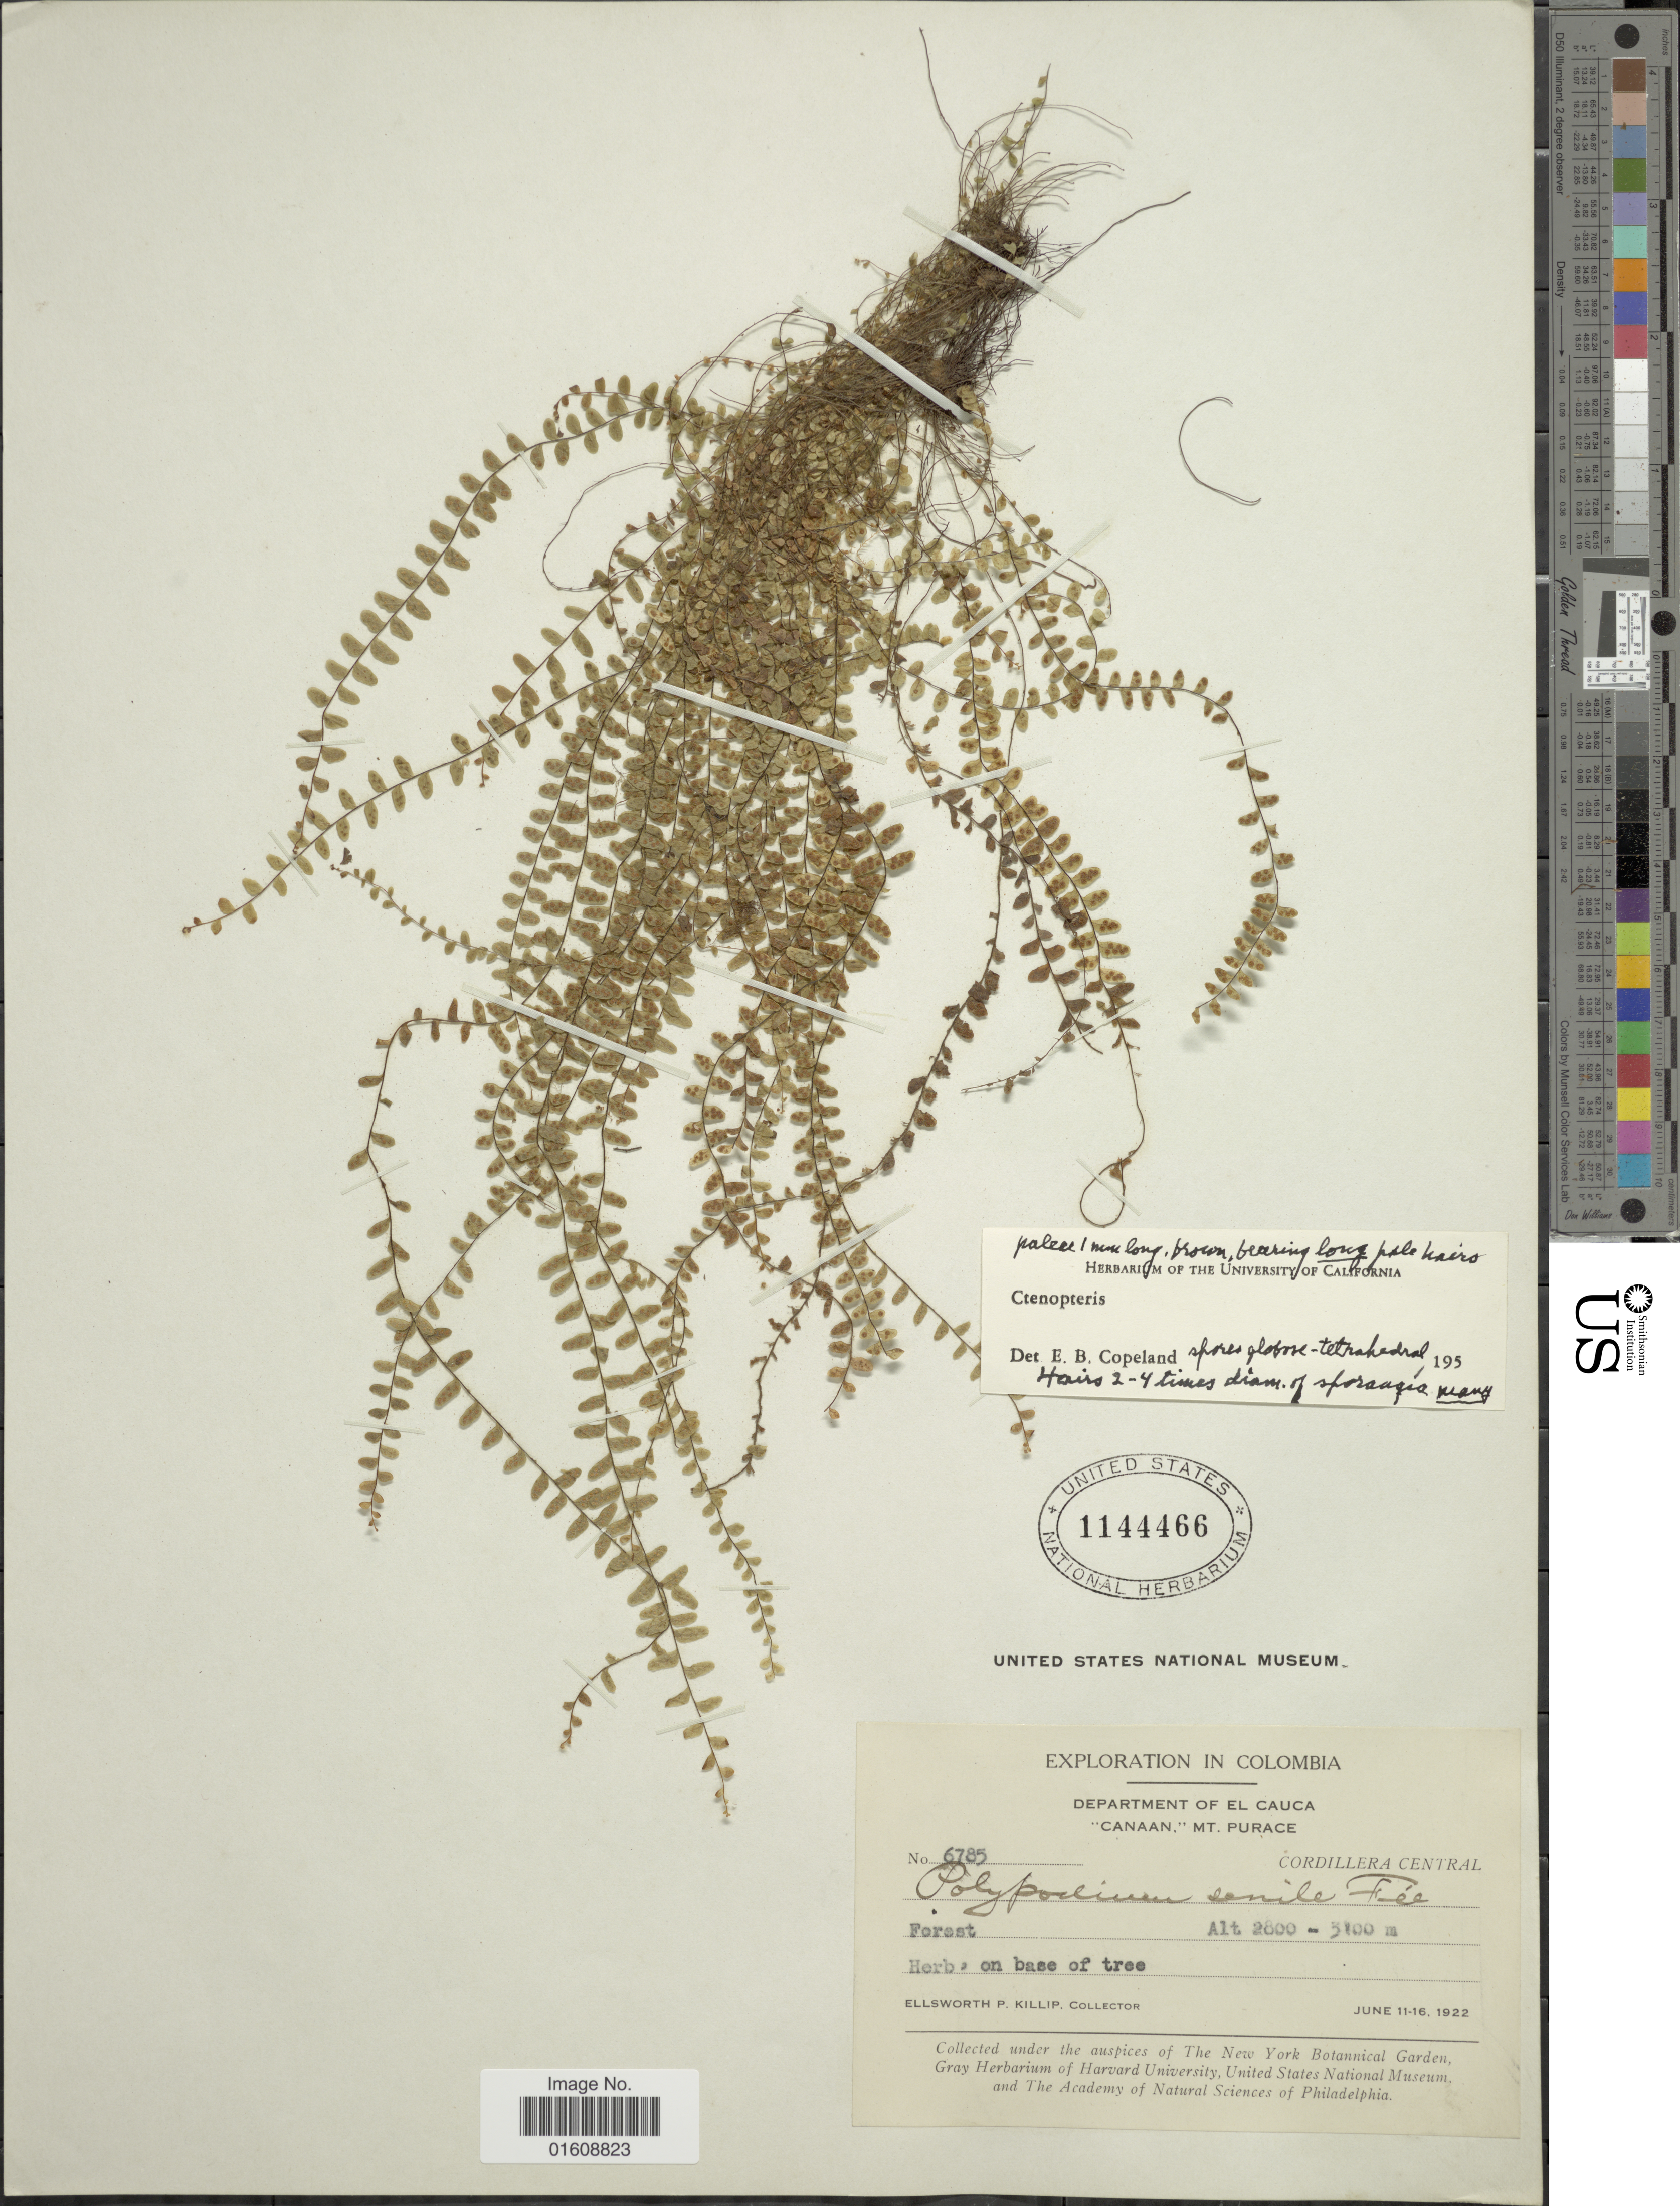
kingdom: Plantae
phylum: Tracheophyta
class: Polypodiopsida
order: Polypodiales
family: Polypodiaceae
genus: Alansmia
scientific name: Alansmia cultrata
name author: (Bory ex Willd.) Moguel & M. Kessler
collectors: E. P. Killip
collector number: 6785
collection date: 1922-06-11/1922-06-16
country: Colombia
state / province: Cauca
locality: Canaan,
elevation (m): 2800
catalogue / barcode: US 1144466